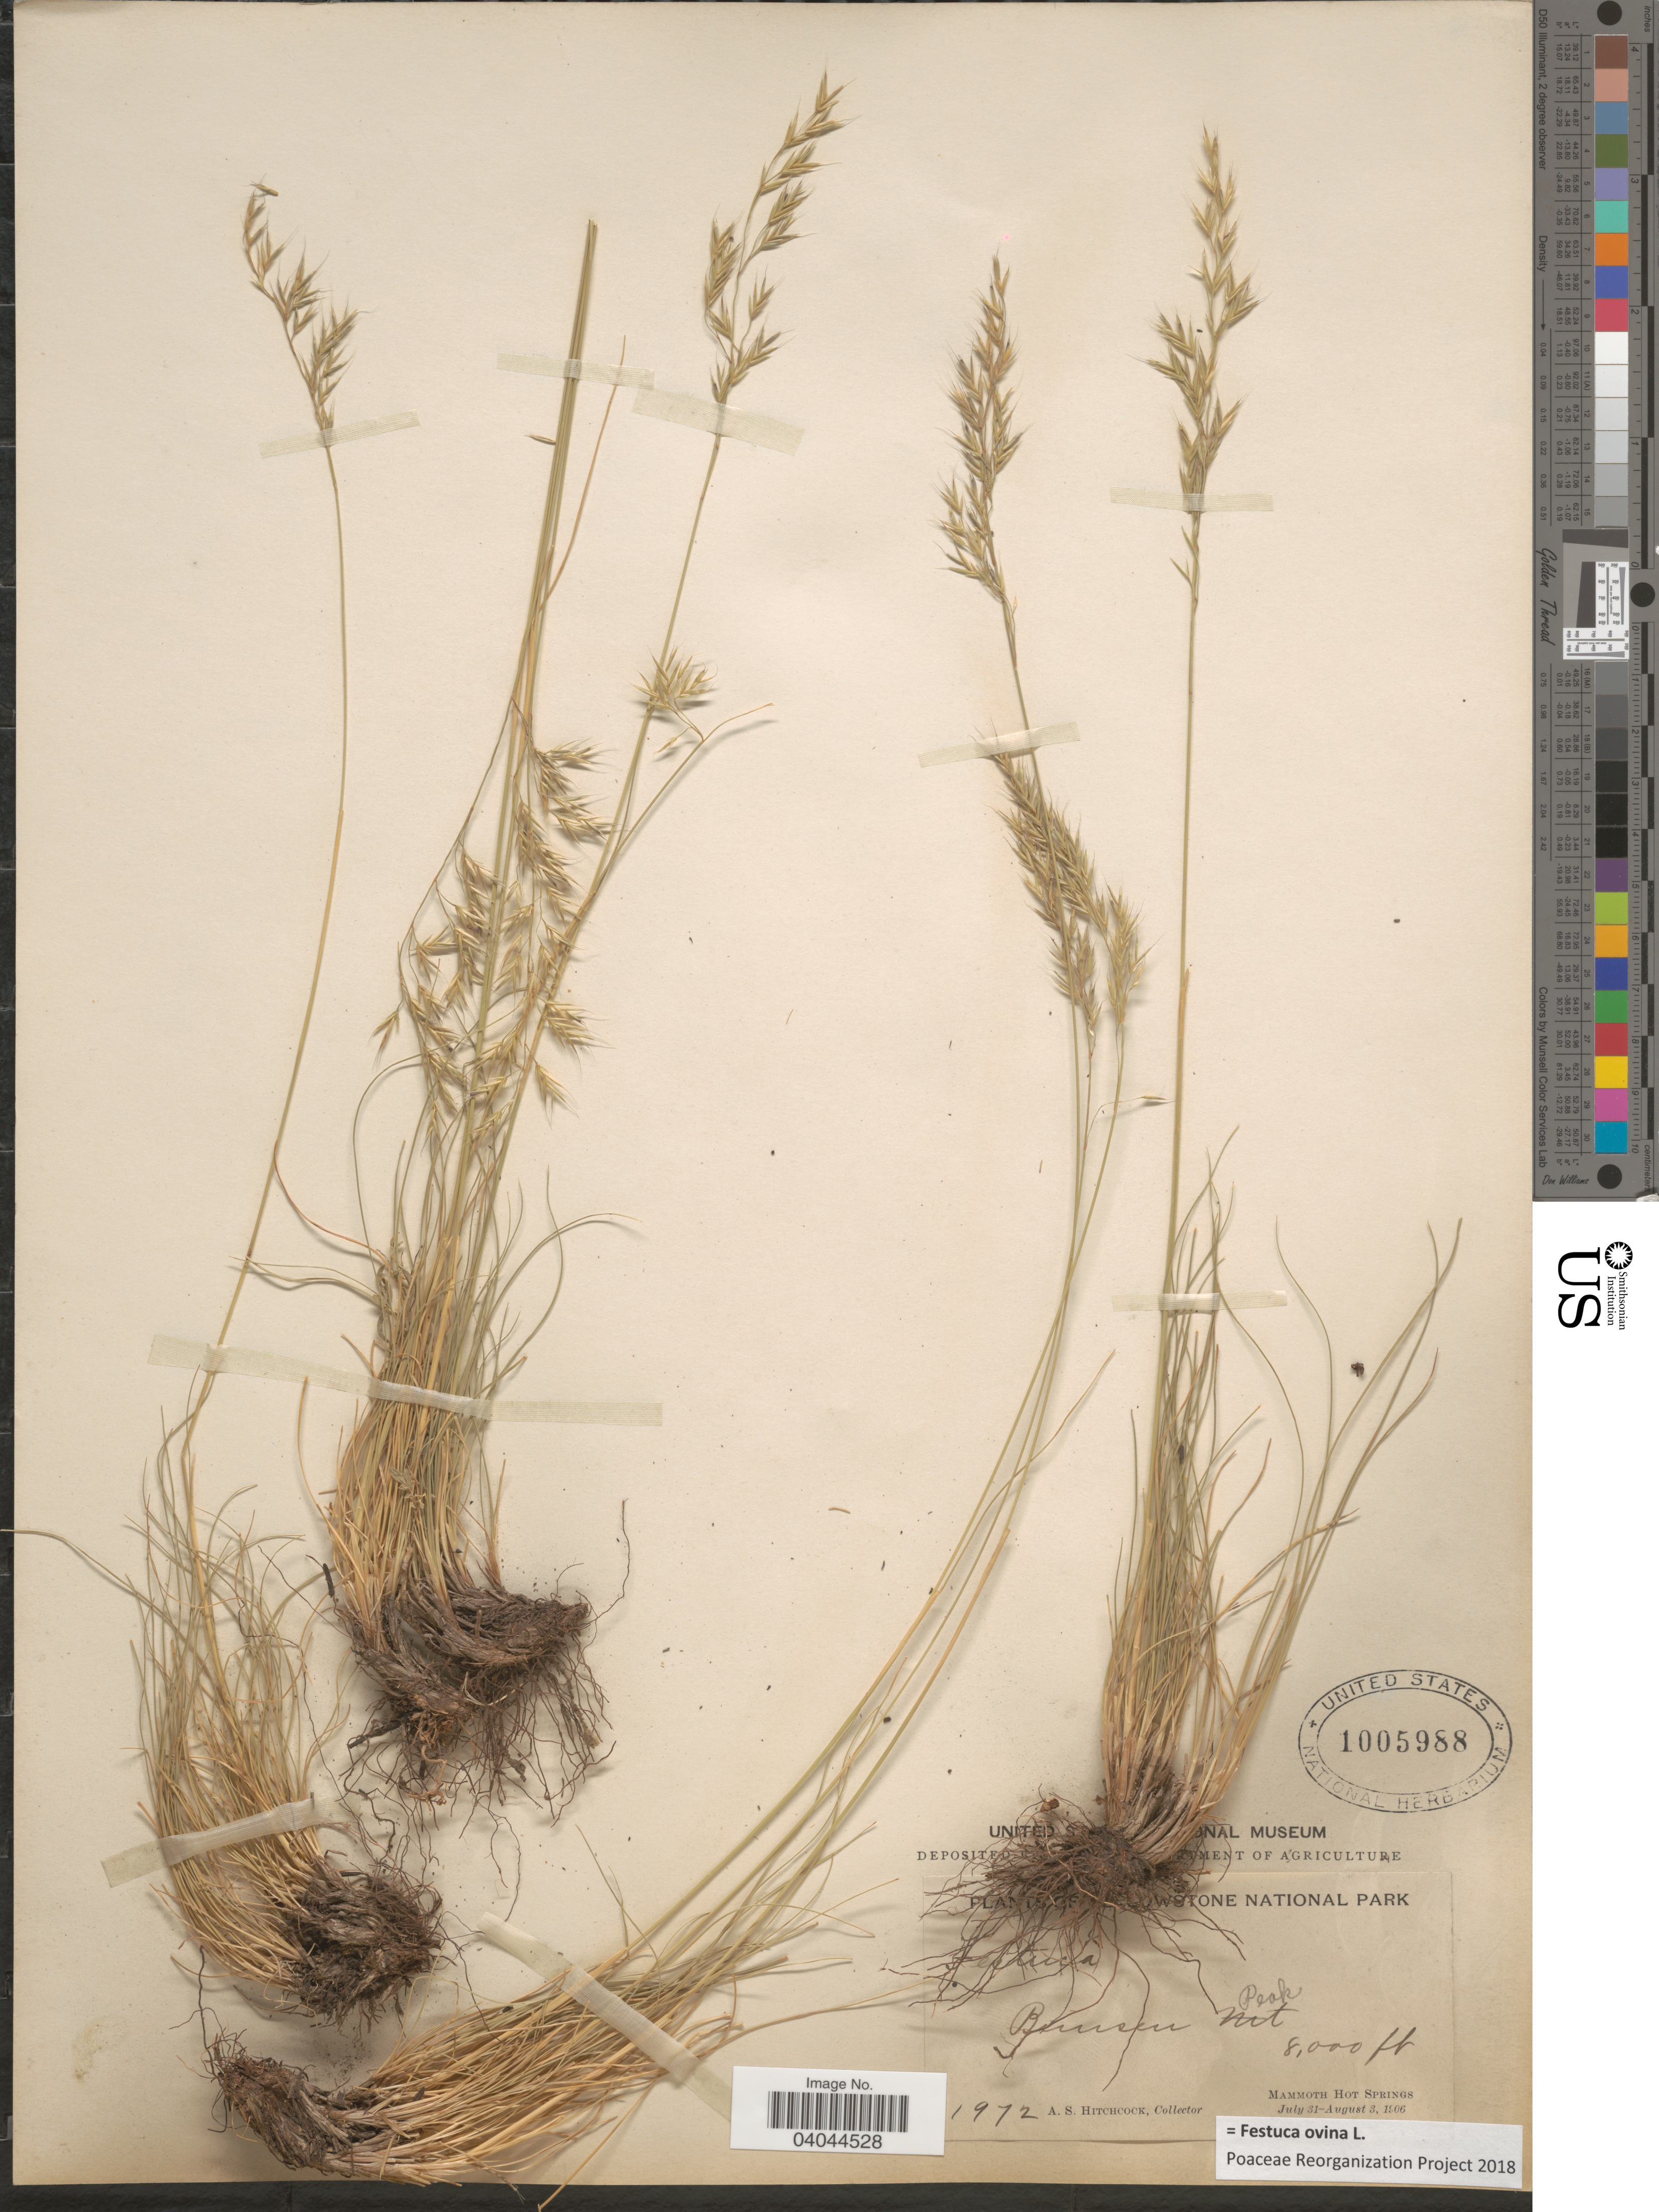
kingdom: Plantae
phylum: Tracheophyta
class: Liliopsida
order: Poales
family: Poaceae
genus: Festuca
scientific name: Festuca ovina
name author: L.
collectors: A. S. Hitchcock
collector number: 1972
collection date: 1906-07-31/1906-08-03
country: United States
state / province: Wyoming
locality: Yellowstone National Park. Bunsen Peak. Mammoth Hot Springs.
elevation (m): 2438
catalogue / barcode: US 1005988